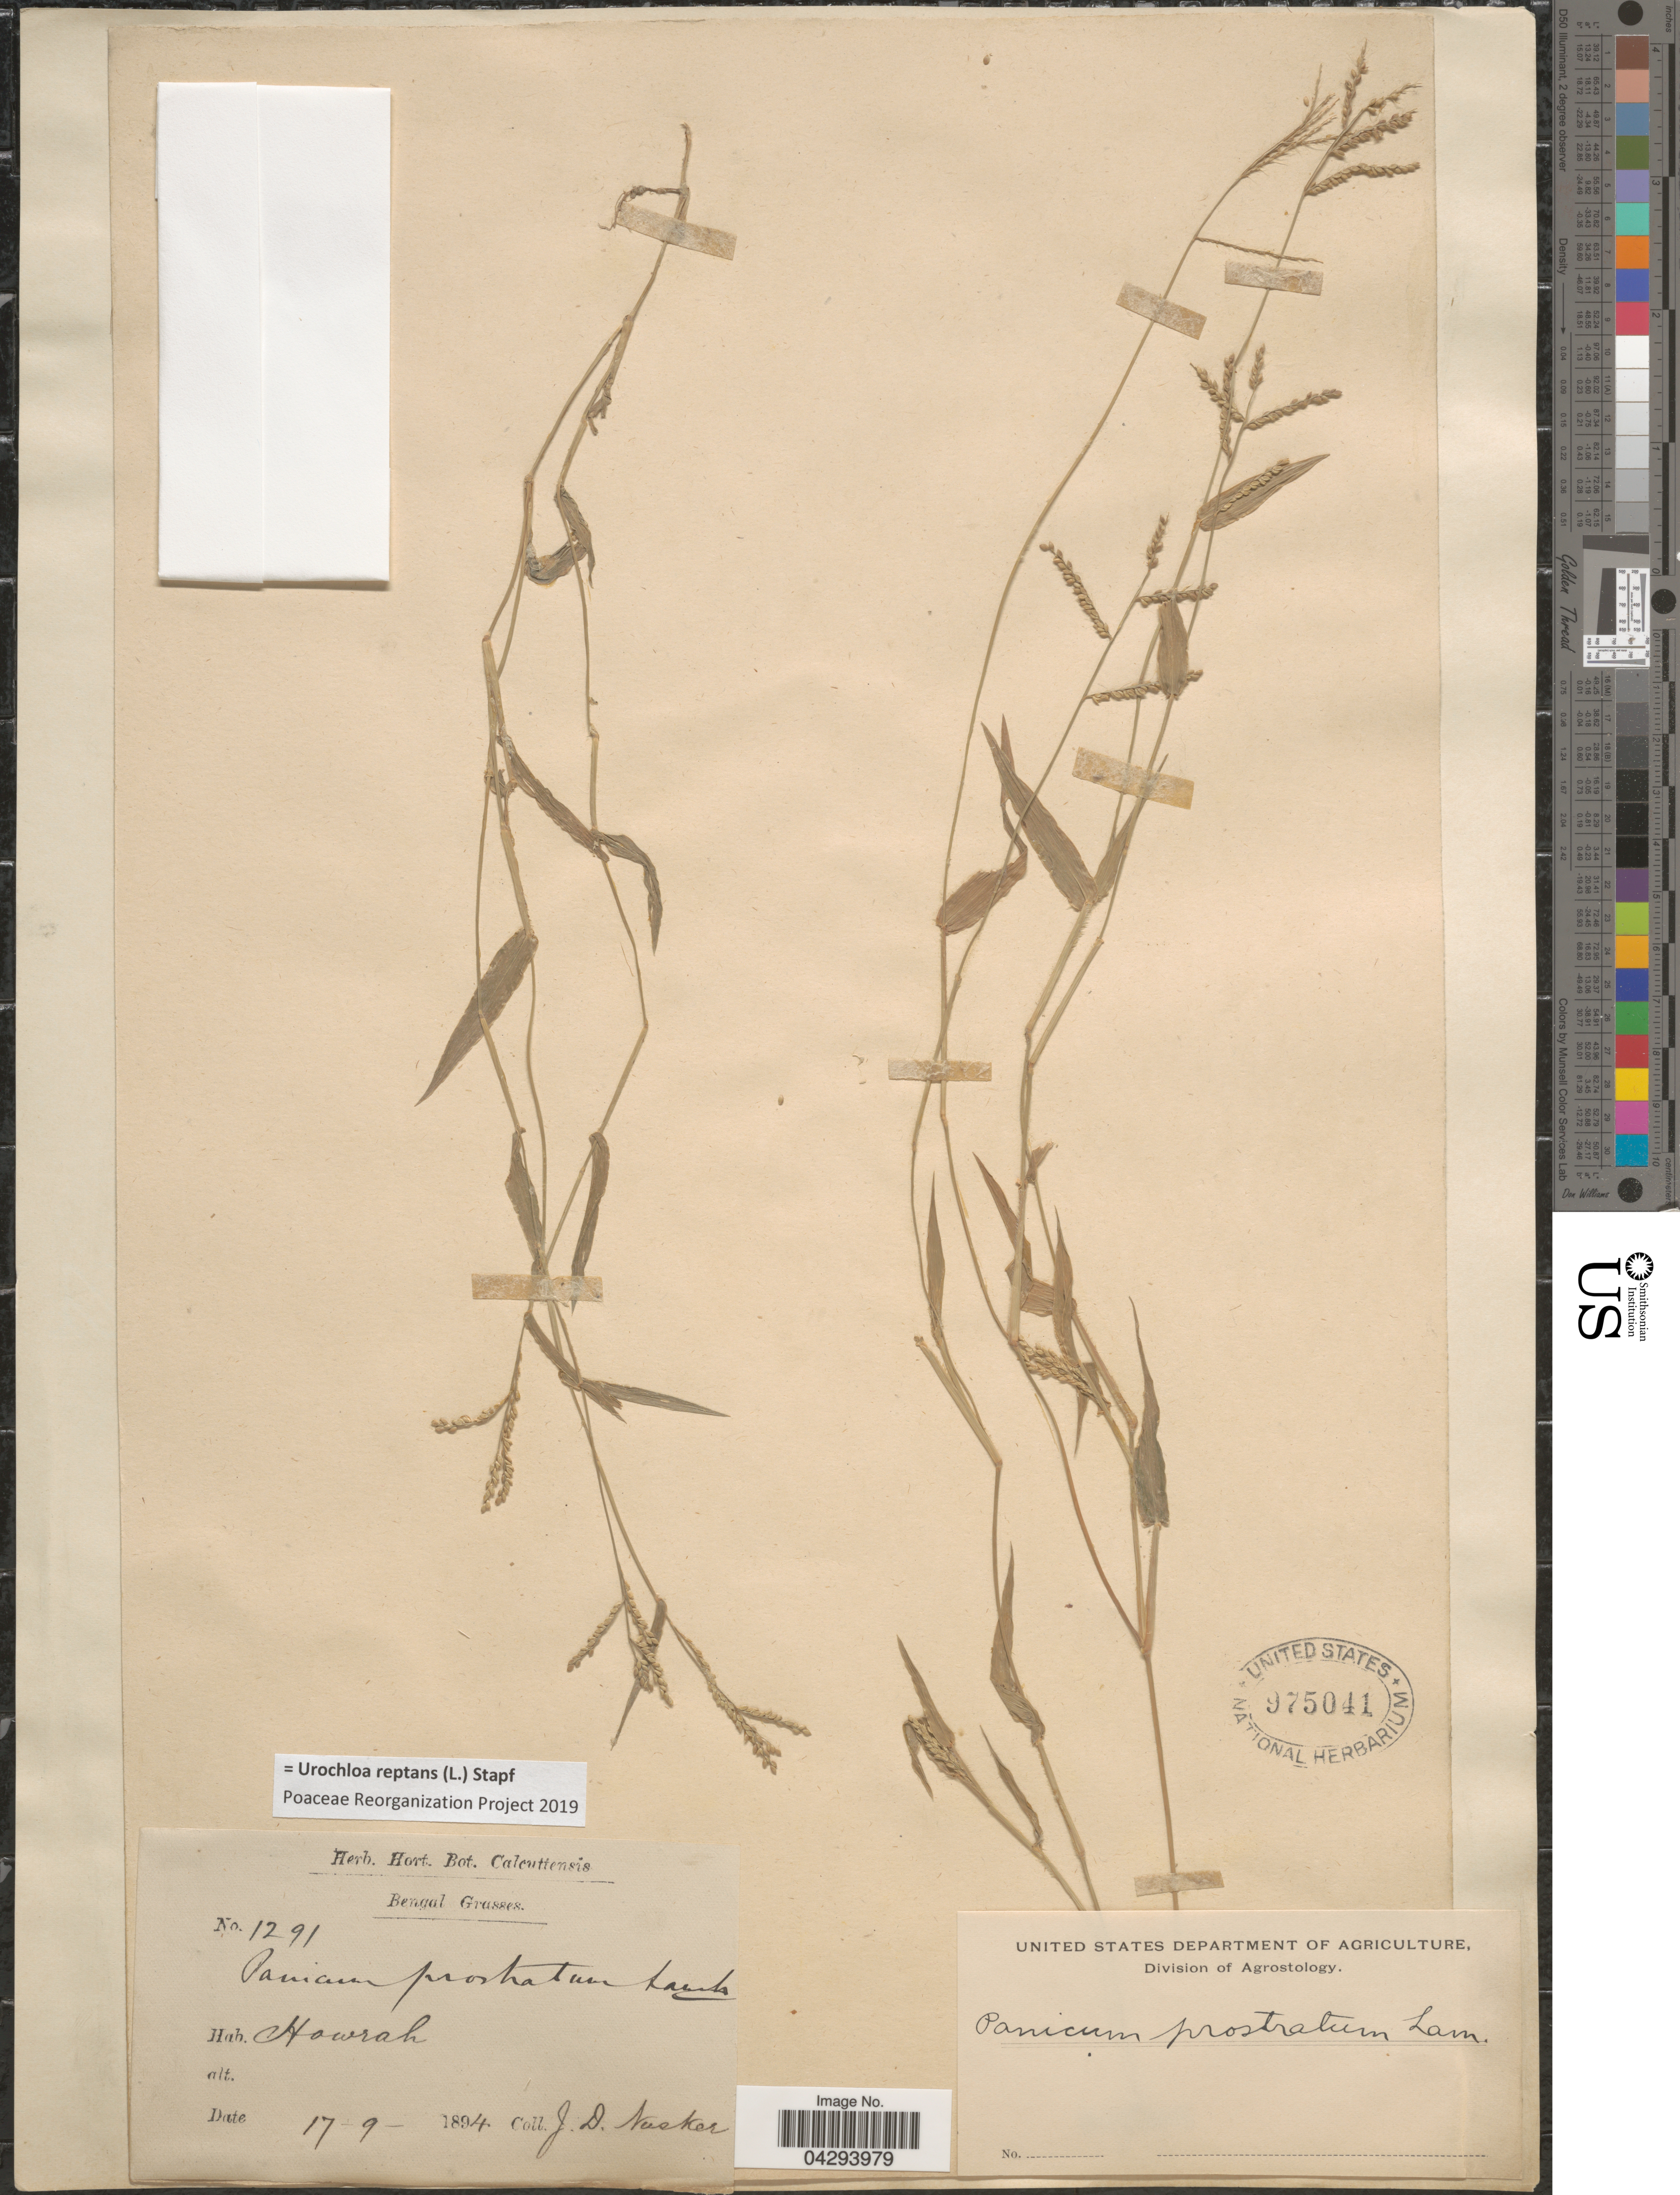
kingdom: Plantae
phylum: Tracheophyta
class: Liliopsida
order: Poales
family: Poaceae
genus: Urochloa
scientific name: Urochloa reptans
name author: (L.) Stapf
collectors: J. D. Nusker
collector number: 1291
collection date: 1894-09-17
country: India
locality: Bengal. Howrah.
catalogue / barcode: US 975041